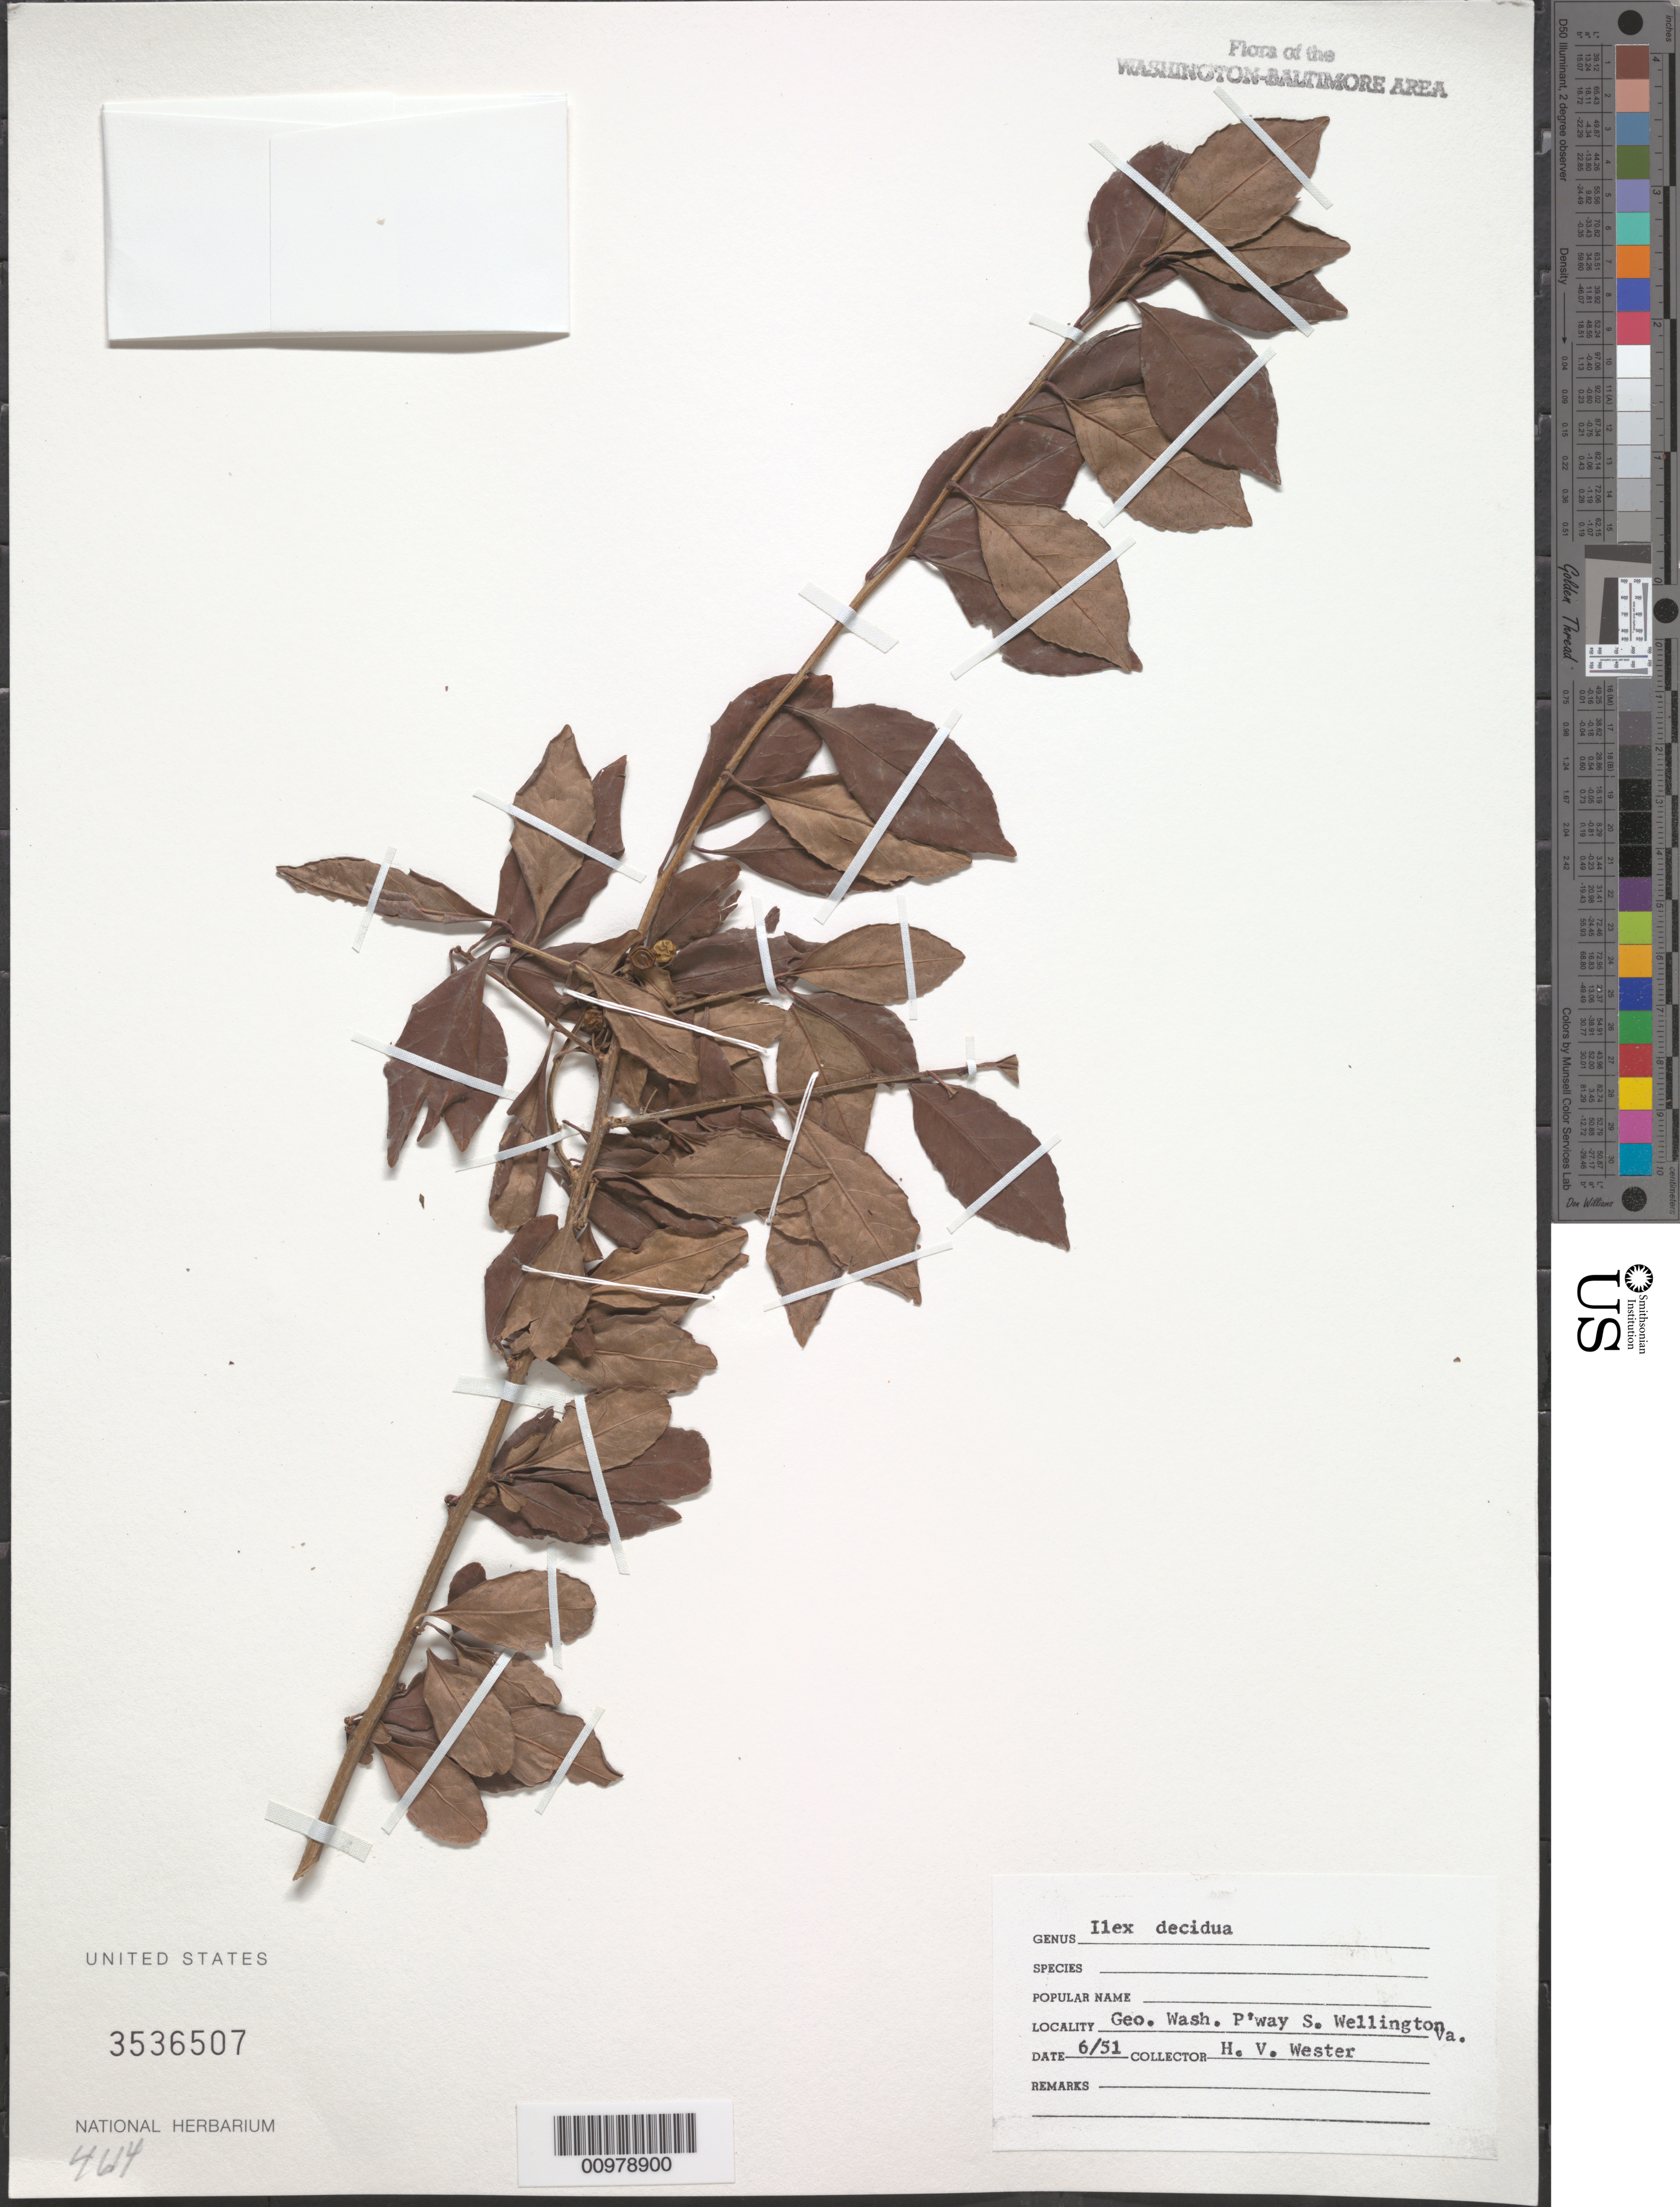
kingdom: Plantae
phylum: Tracheophyta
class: Magnoliopsida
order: Aquifoliales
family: Aquifoliaceae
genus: Ilex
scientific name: Ilex decidua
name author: Walter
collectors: H. Wester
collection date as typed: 6/51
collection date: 1951-06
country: United States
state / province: Virginia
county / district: Fairfax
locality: George Washington Parkway, S. Wellington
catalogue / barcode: US 3536507